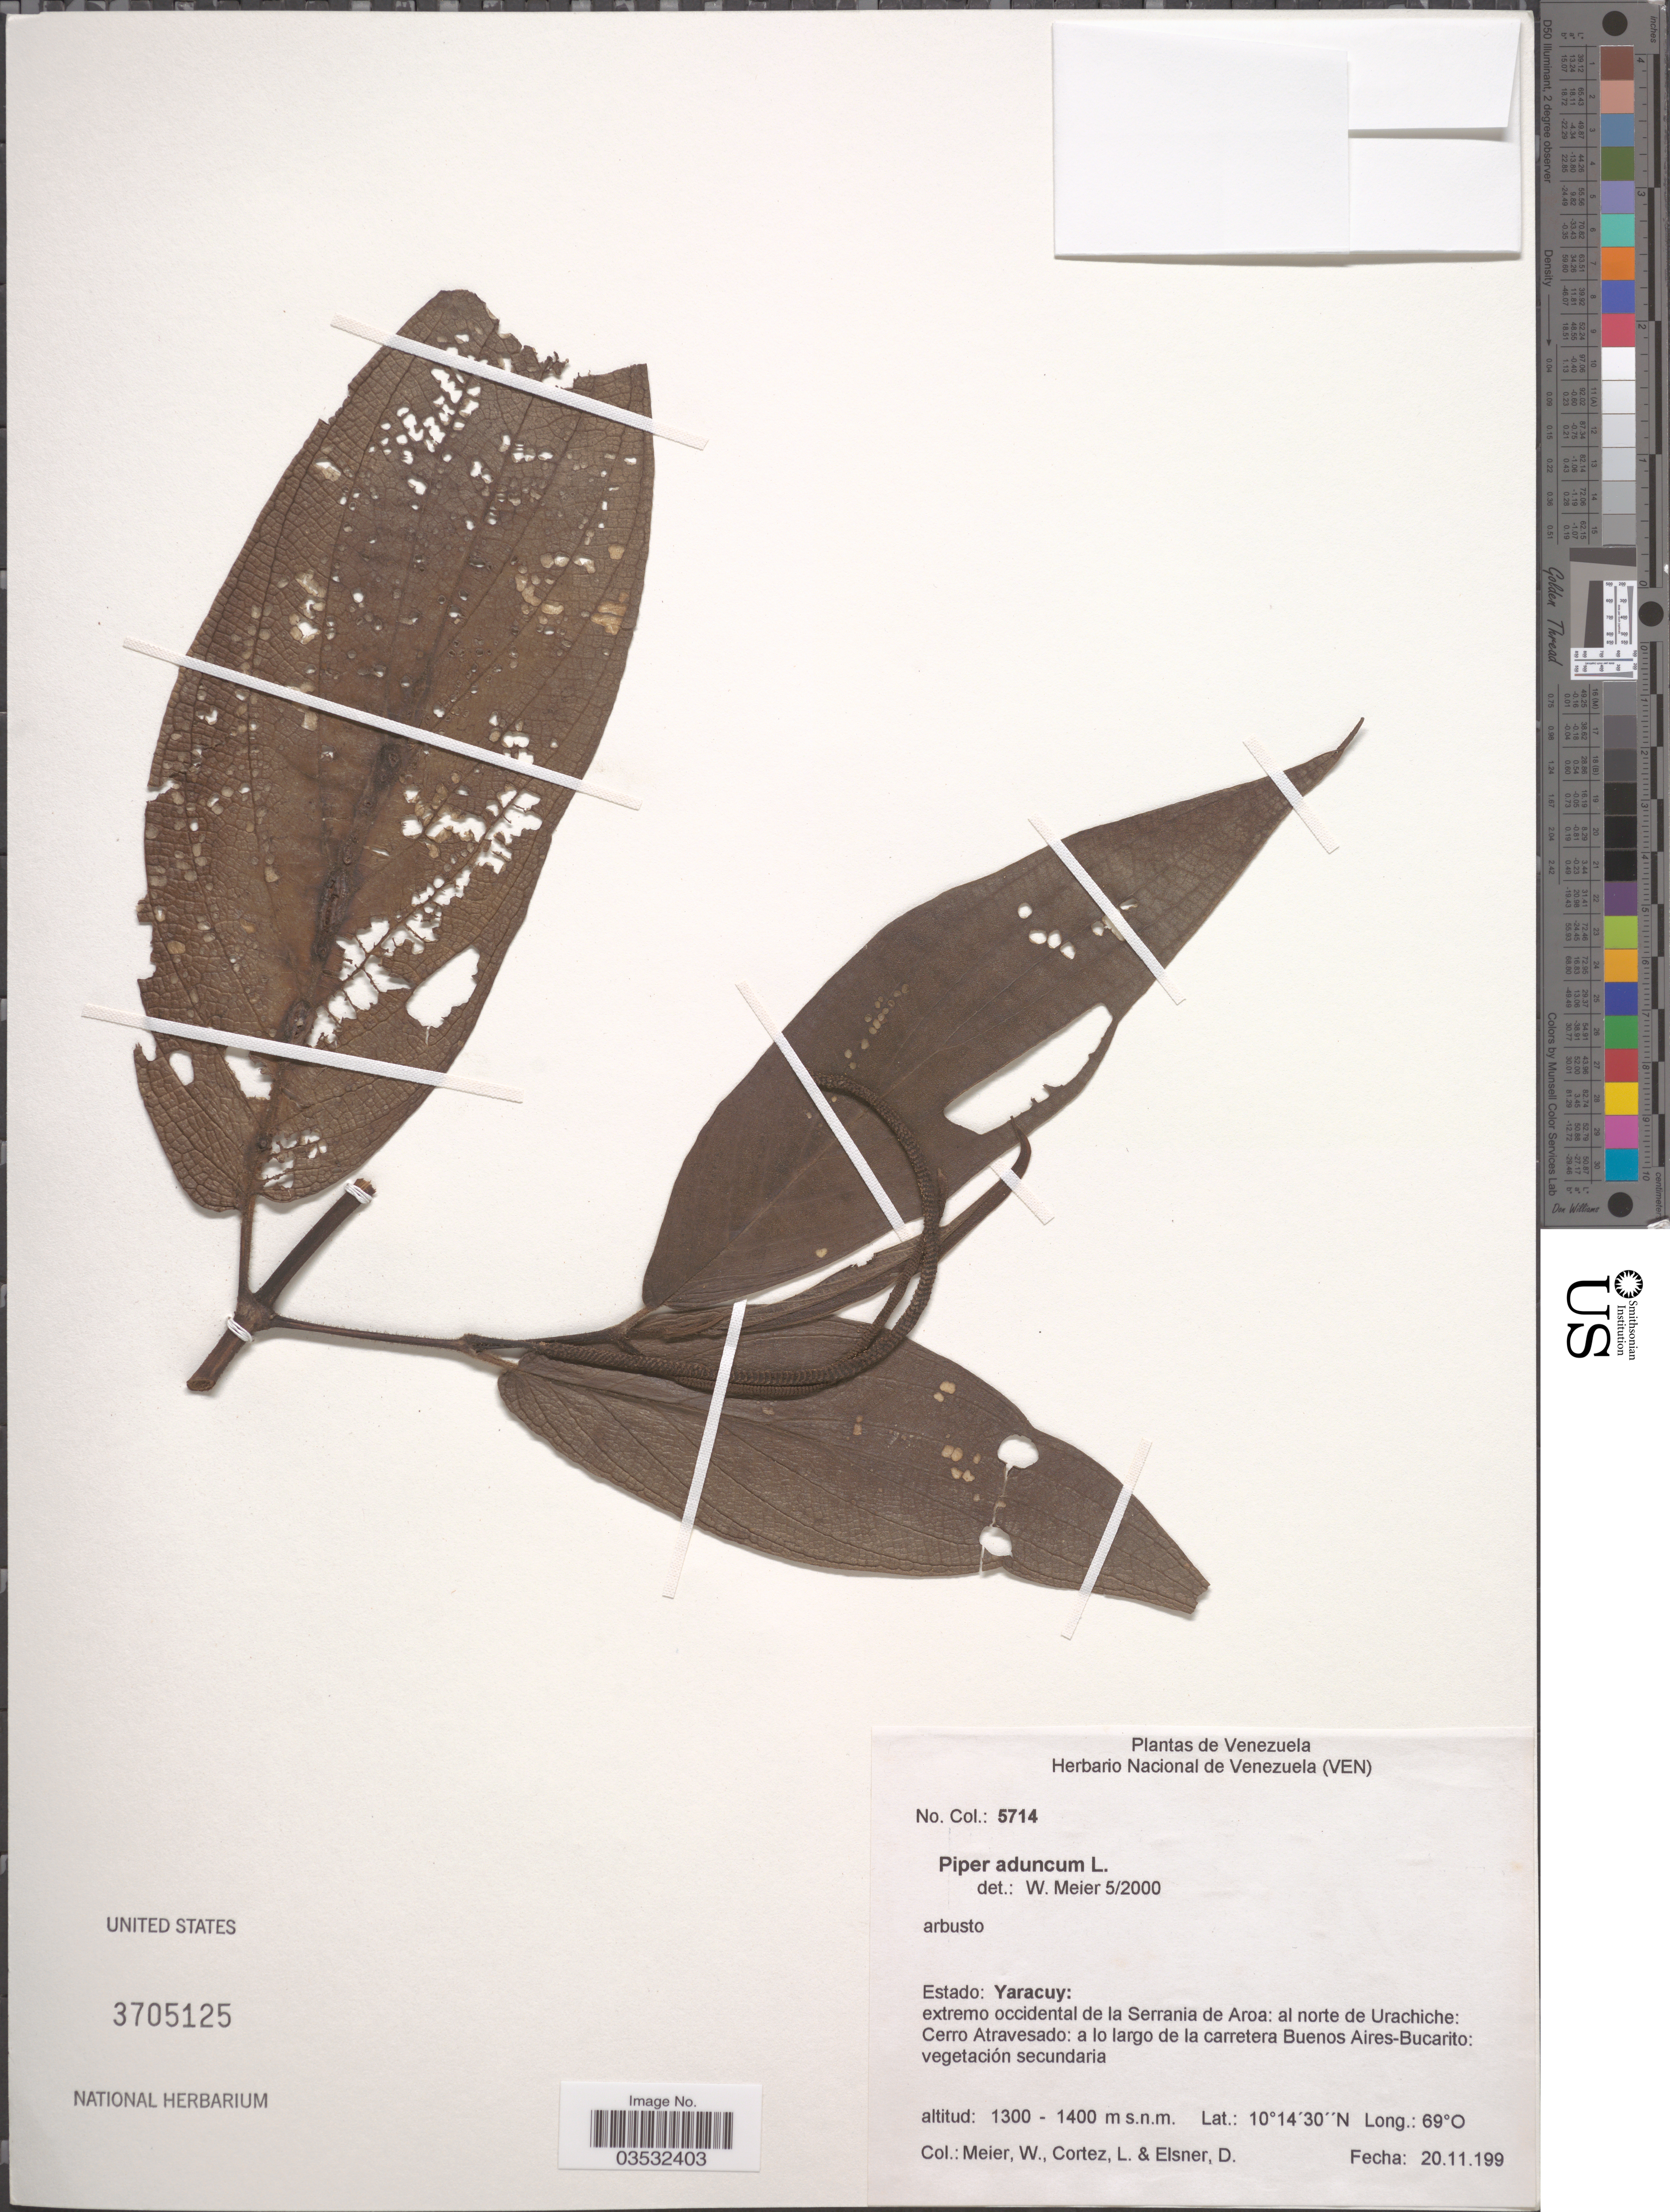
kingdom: Plantae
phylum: Tracheophyta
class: Magnoliopsida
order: Piperales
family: Piperaceae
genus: Piper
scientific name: Piper aduncum var. aduncum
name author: L.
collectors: W. Meier, L. Cortéz & D. Elsner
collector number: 5714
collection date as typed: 20.11.199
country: Venezuela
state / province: Yaracuy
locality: Extremo occidental de la Serrania de Aroa: al norte de Urachiche: Cerro Atravesado: a lo largo de la carretera Buenos Aires-Bucarito.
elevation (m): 1300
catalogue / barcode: US 3705125